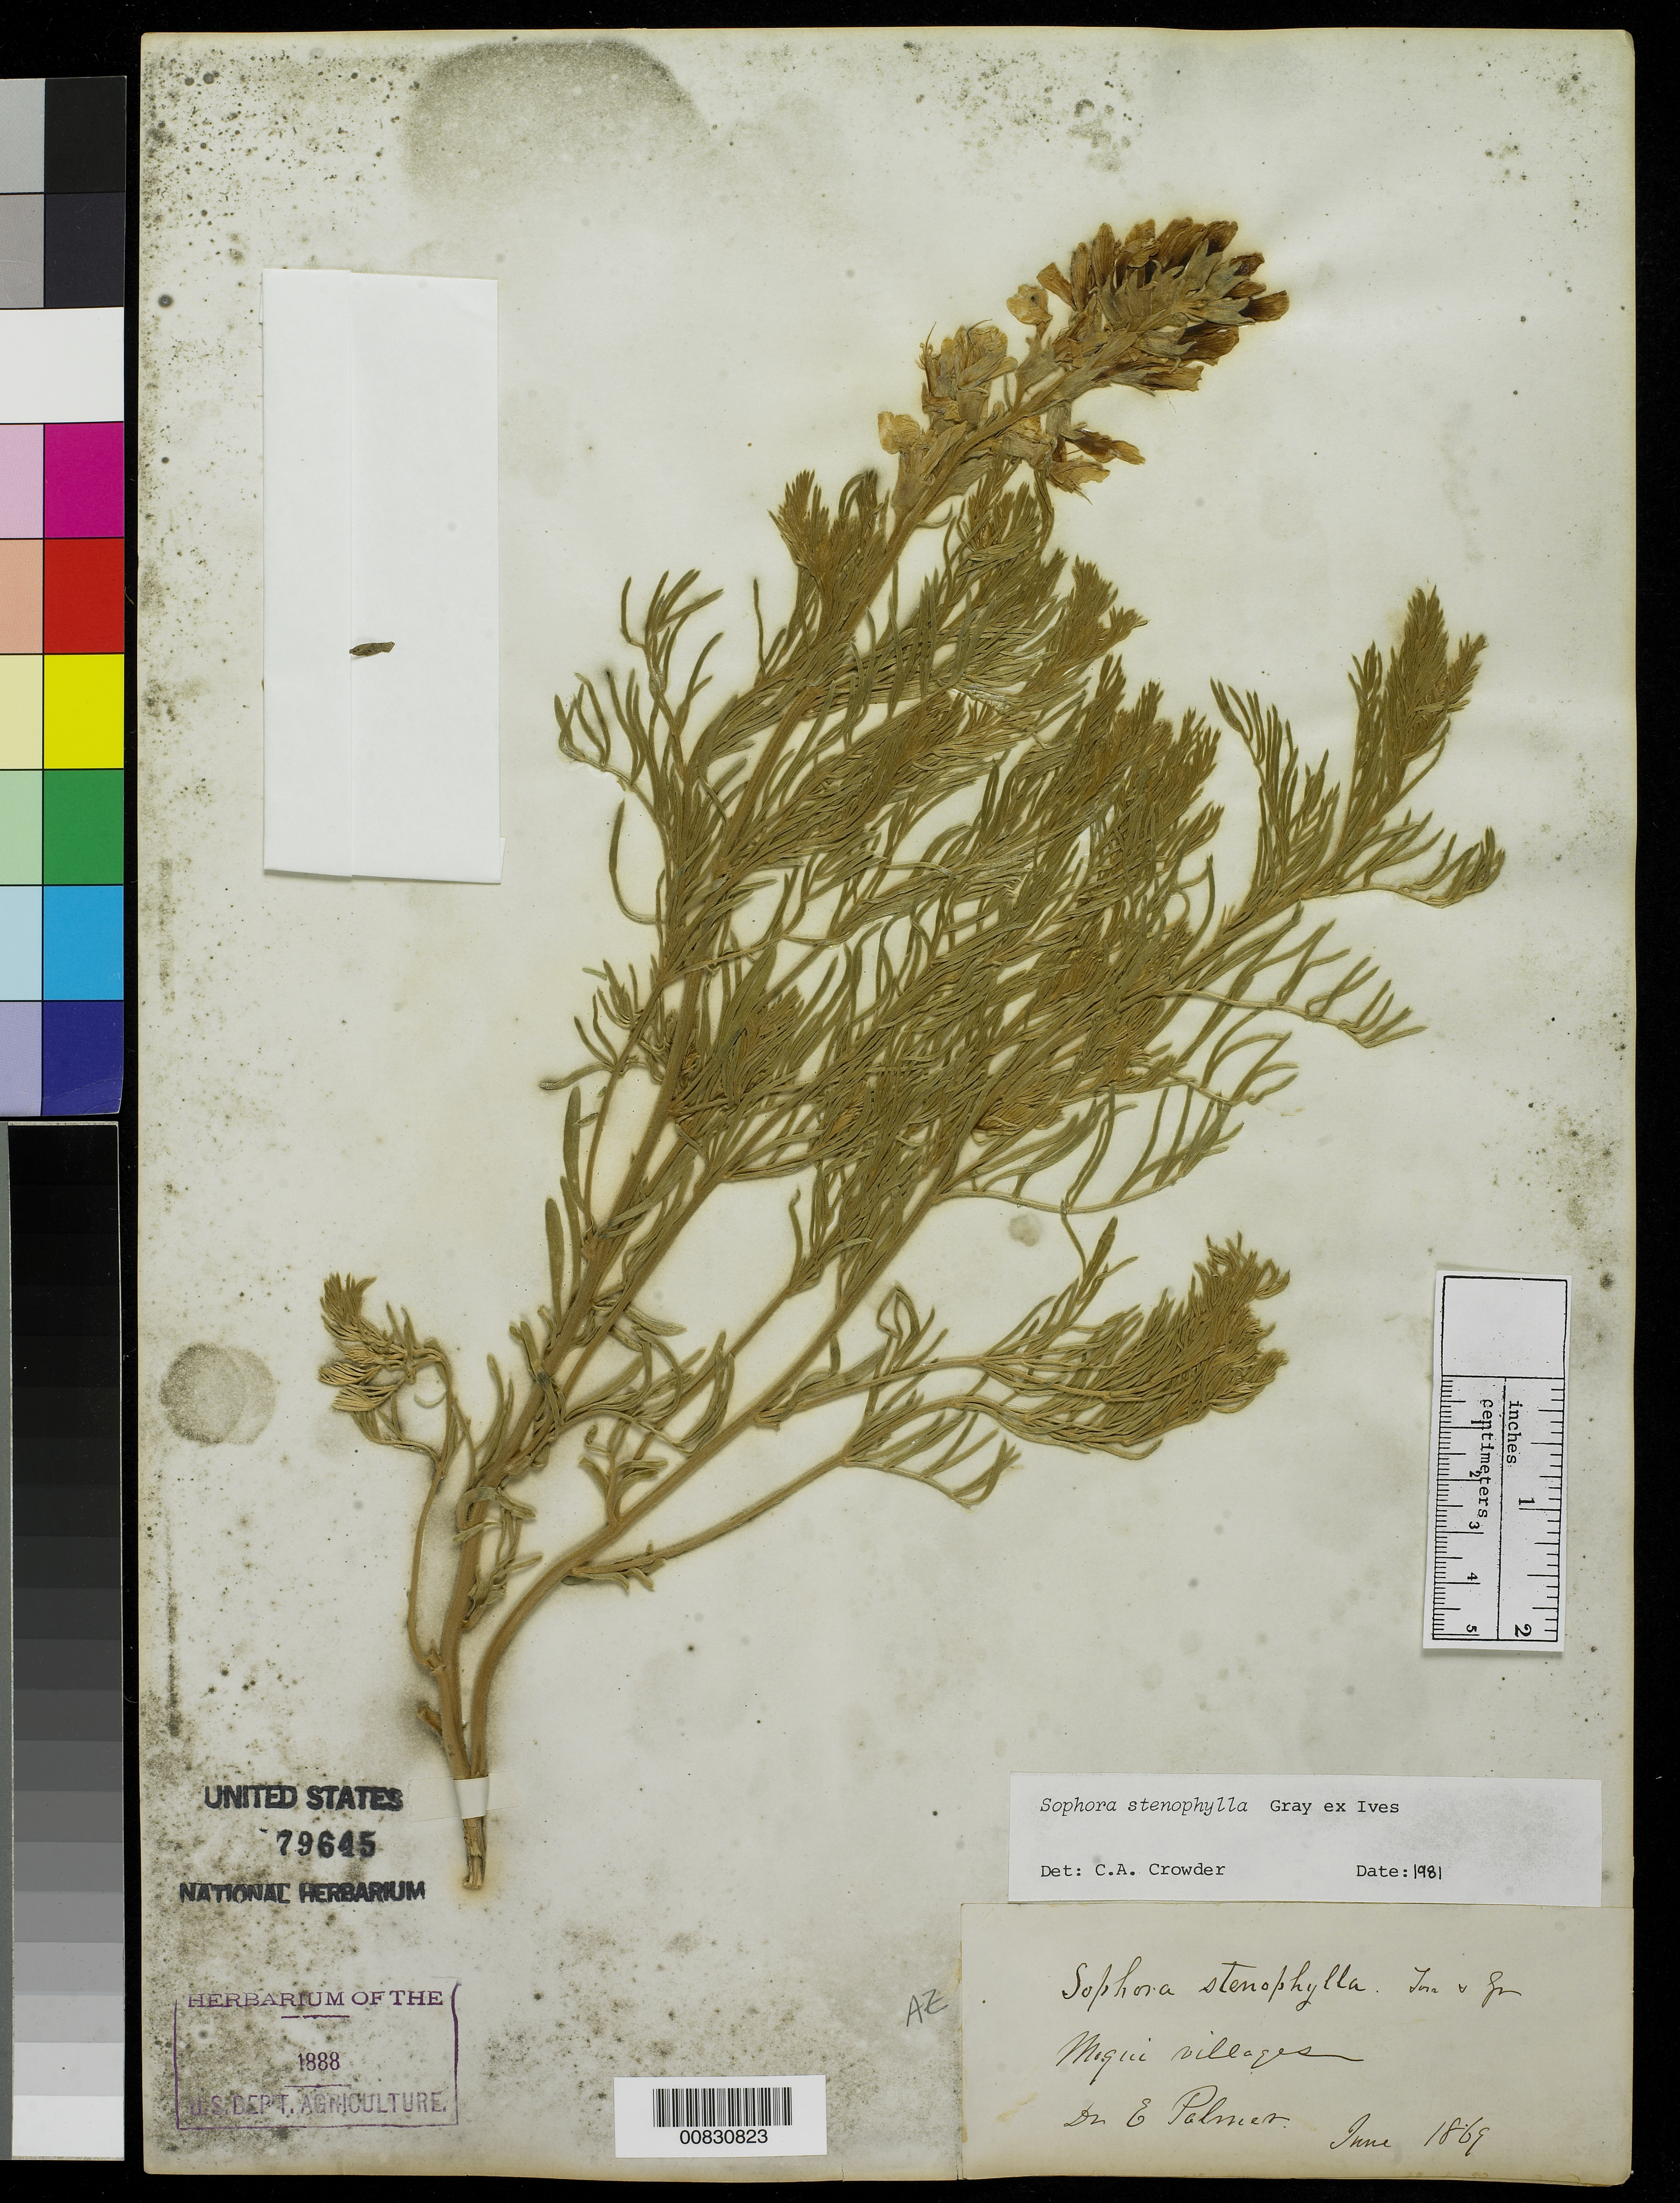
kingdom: Plantae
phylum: Tracheophyta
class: Magnoliopsida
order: Fabales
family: Fabaceae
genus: Sophora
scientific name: Sophora stenophylla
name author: A. Gray in Ives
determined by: Crowder, C.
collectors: E. Palmer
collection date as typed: Jun 1869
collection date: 1869-06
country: United States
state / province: Arizona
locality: Moqui villages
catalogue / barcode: US 79645